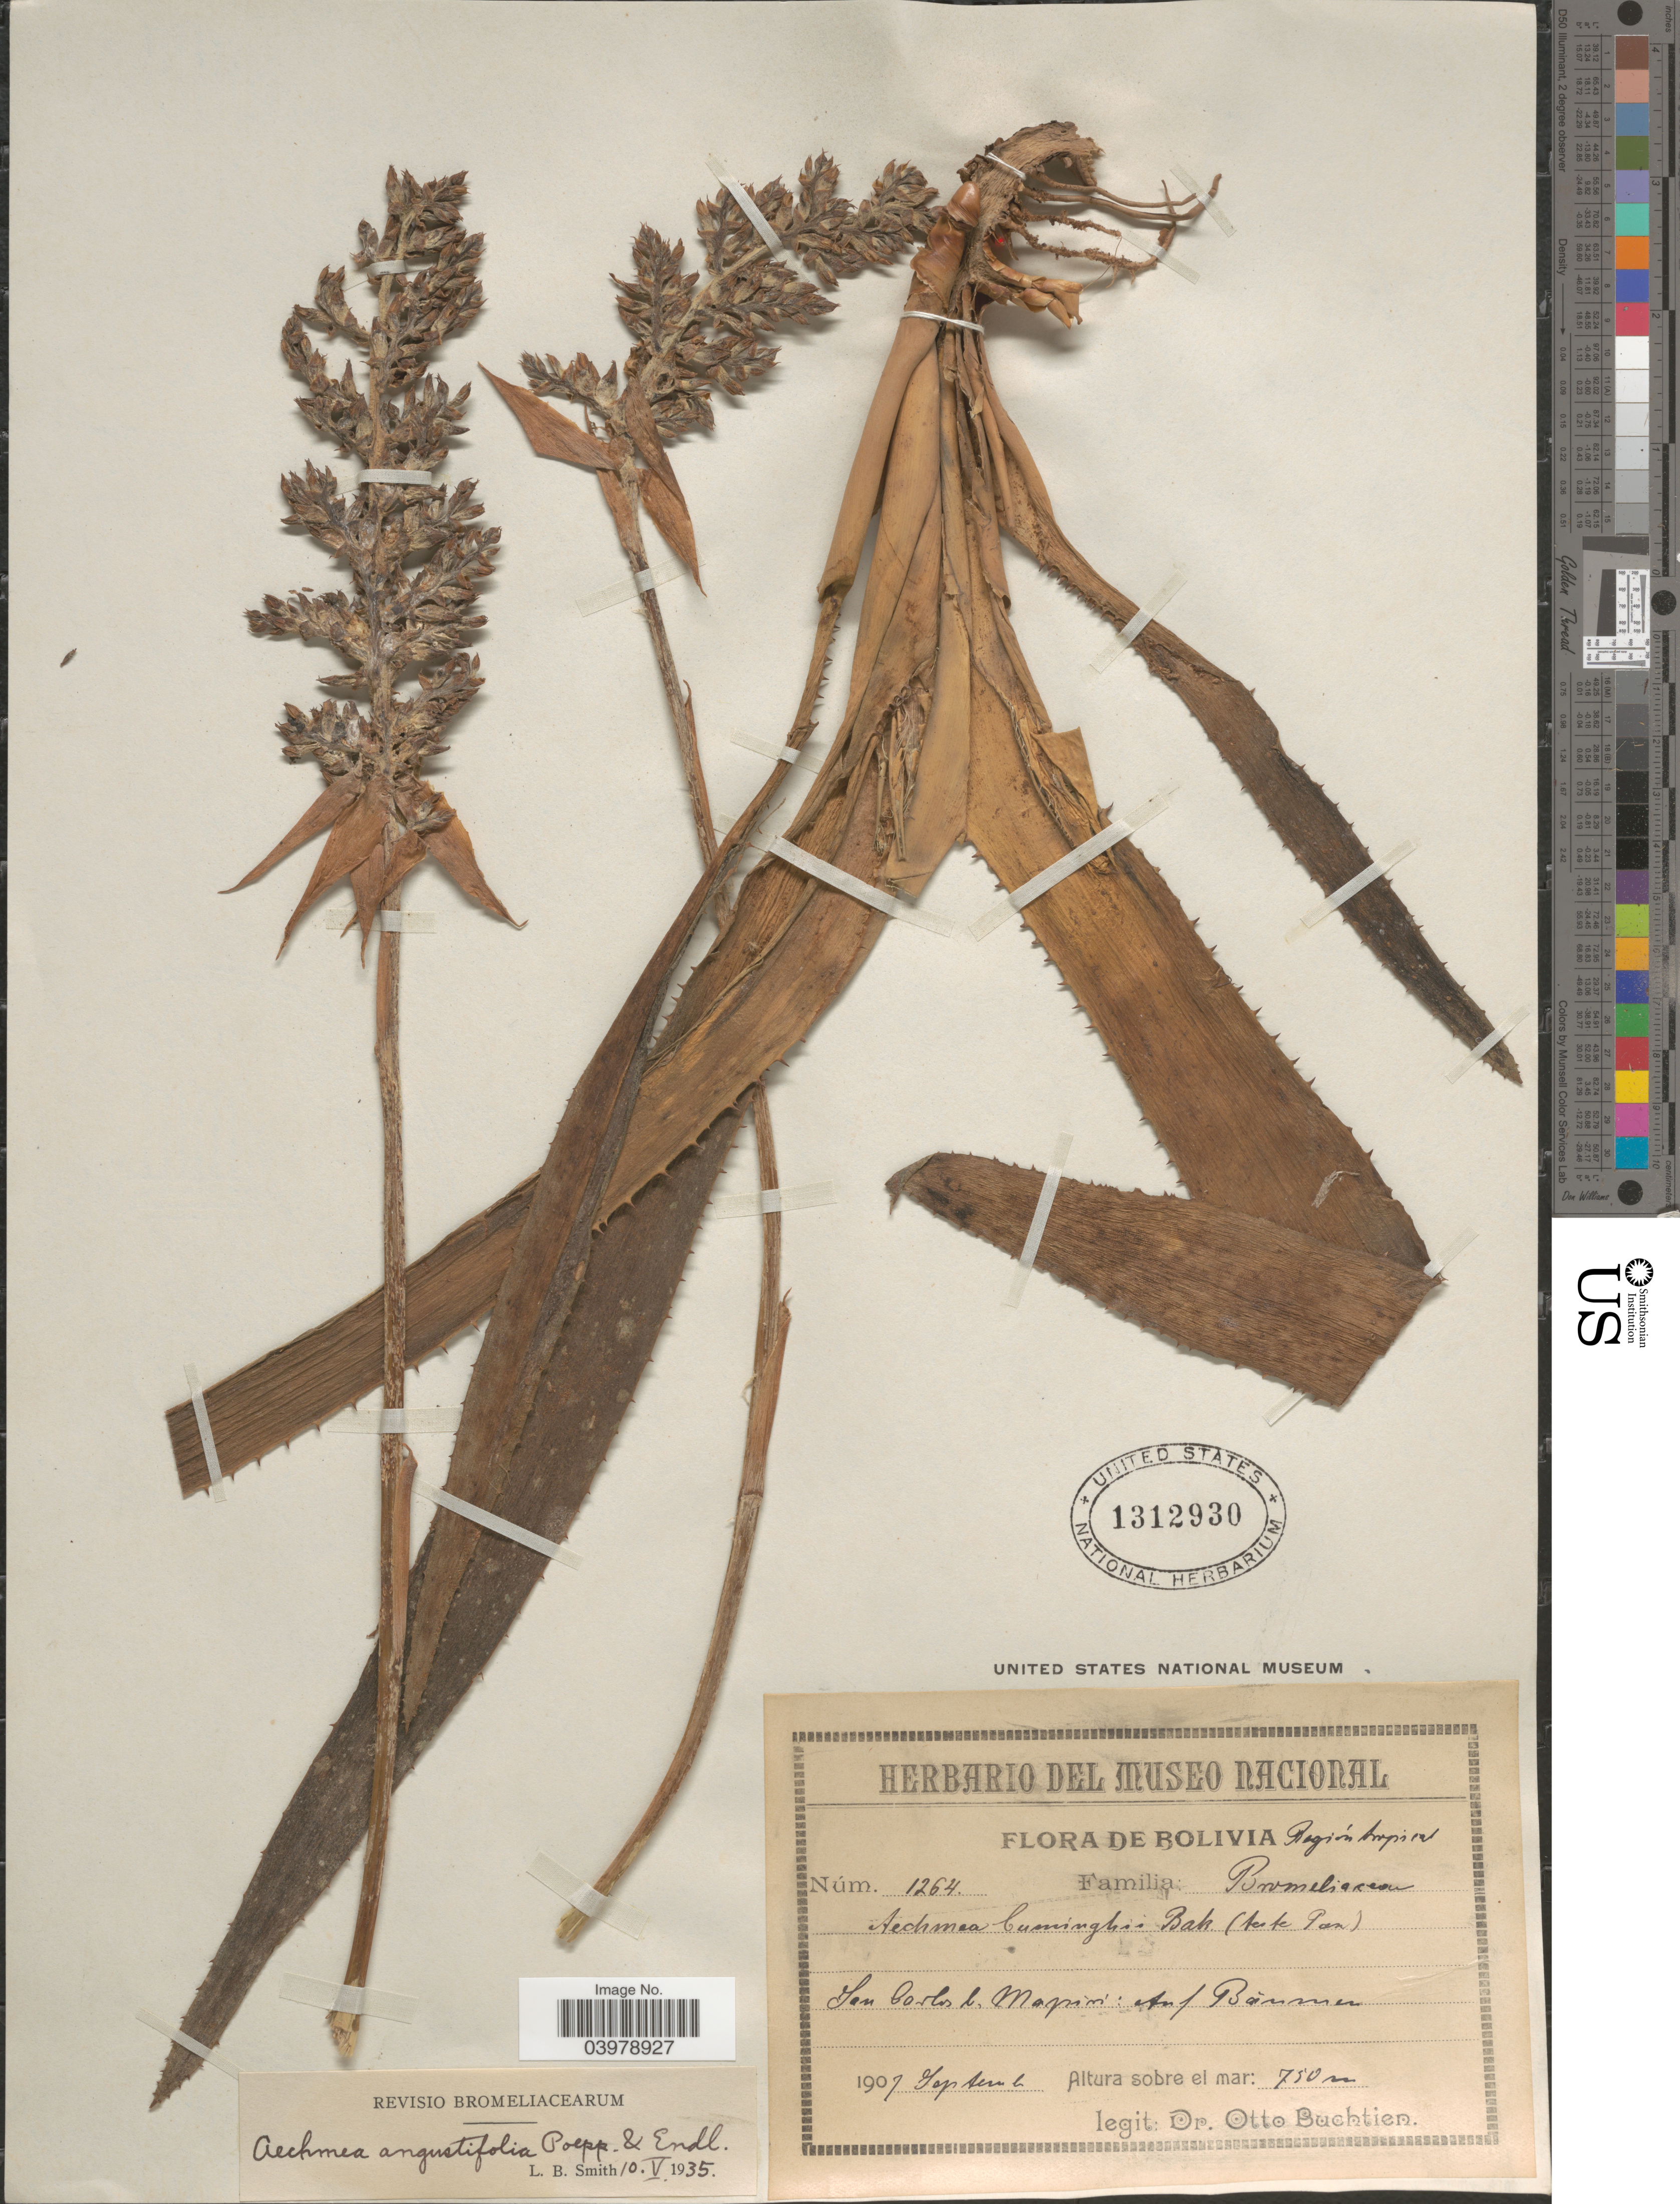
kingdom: Plantae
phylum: Tracheophyta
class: Liliopsida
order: Poales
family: Bromeliaceae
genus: Aechmea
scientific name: Aechmea angustifolia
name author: Poepp. & Endl.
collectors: O. Buchtien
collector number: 1264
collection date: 1907-09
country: Bolivia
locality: Región tropical. San Carlos b. Mapiri: Auf Báumer.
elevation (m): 750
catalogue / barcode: US 1312930